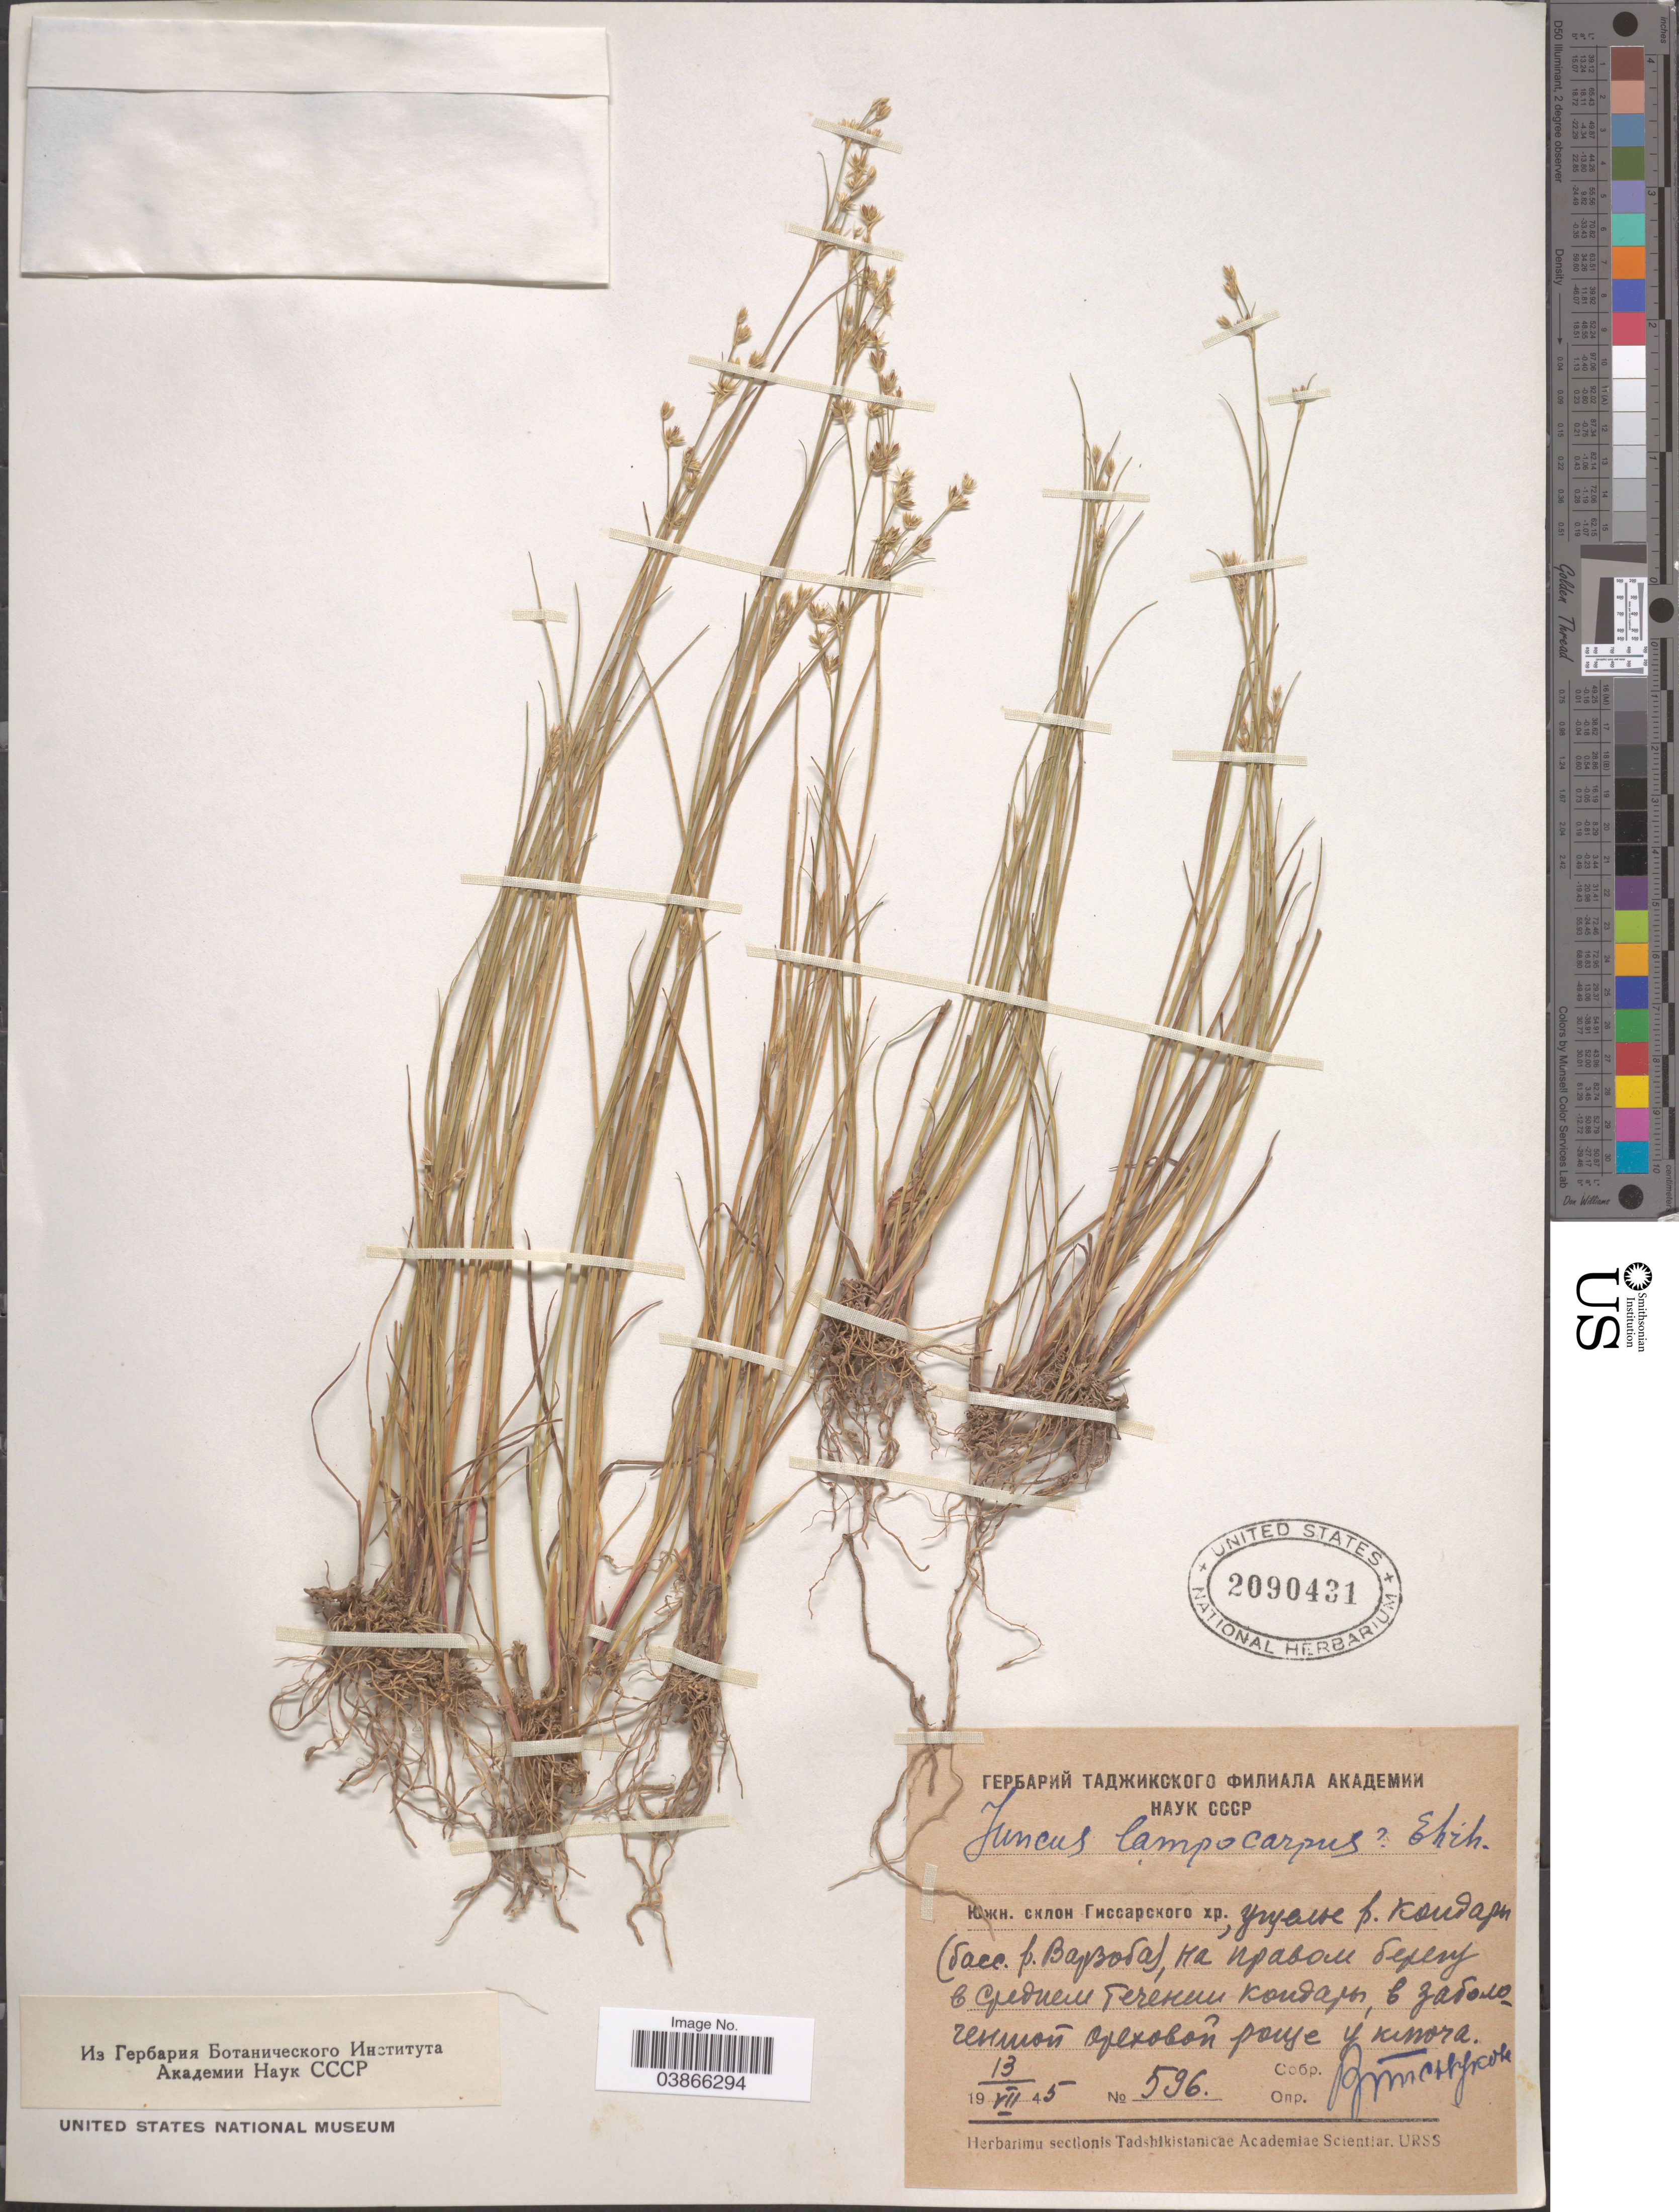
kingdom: Plantae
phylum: Tracheophyta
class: Liliopsida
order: Poales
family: Juncaceae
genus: Juncus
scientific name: Juncus lampocarpus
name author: Ehrh.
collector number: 596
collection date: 1945-07-13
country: Tajikistan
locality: Gissar Mountains, basin of river Varzob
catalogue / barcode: US 2090431